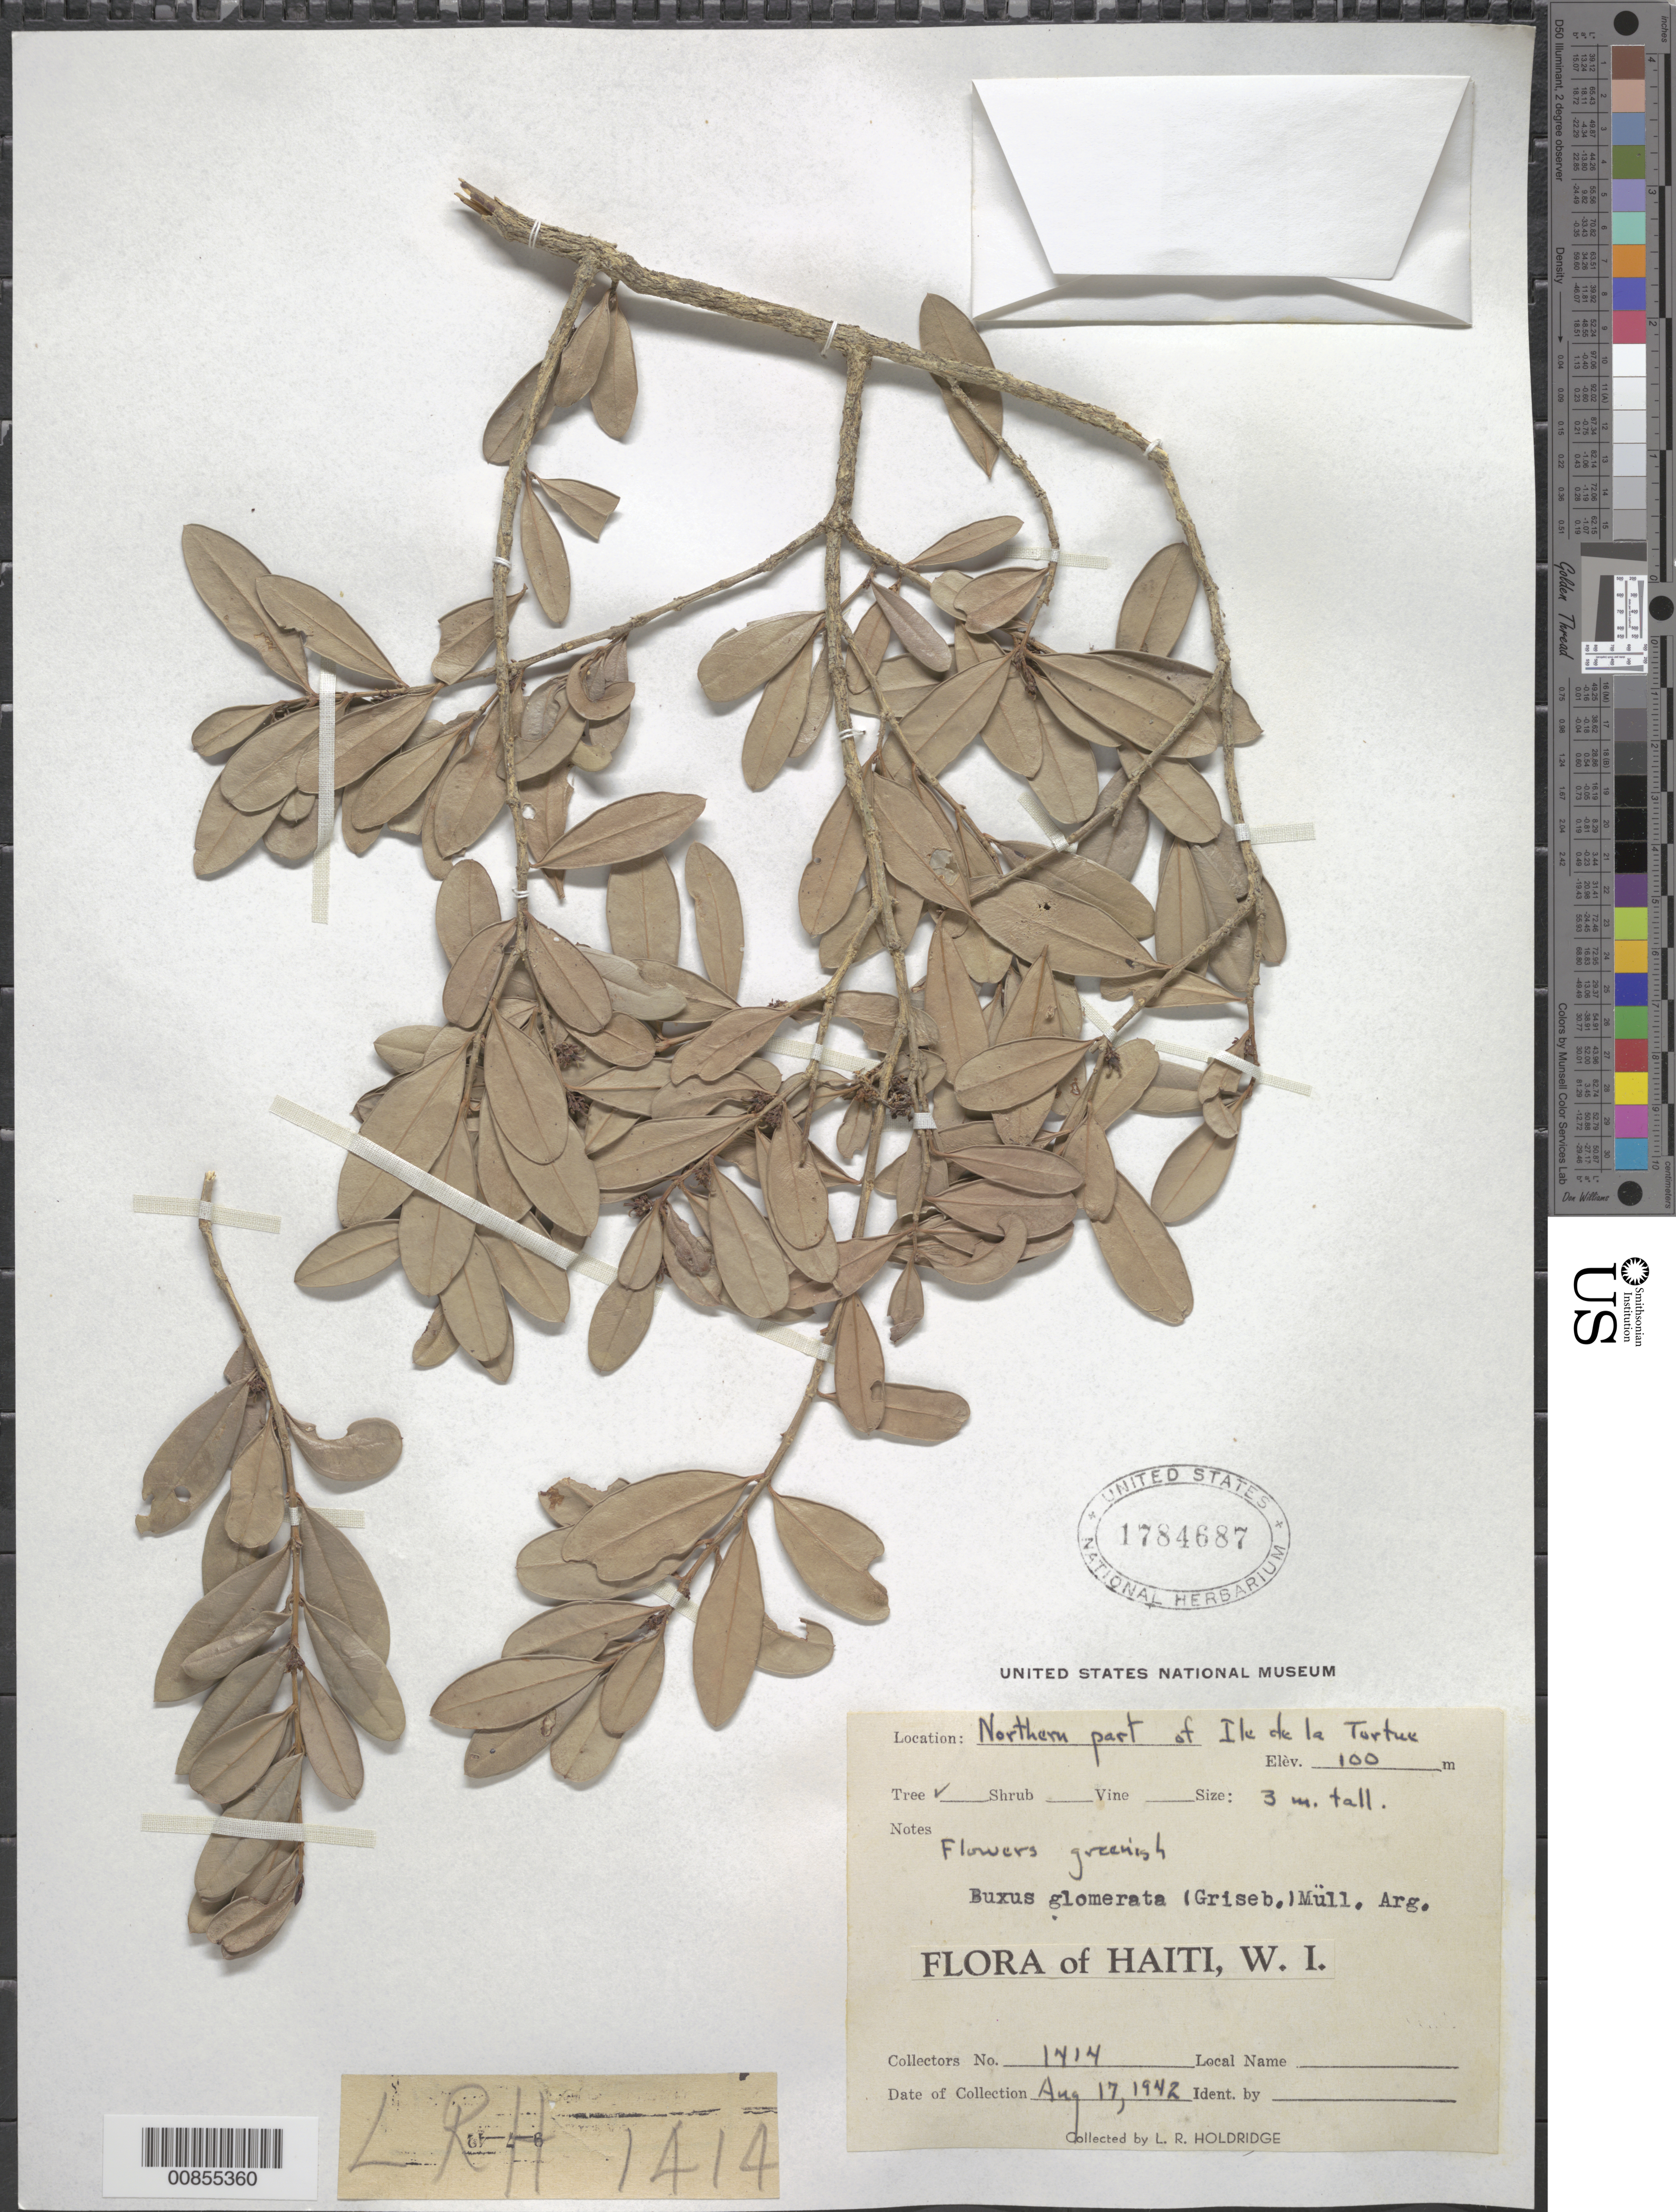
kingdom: Plantae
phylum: Tracheophyta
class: Magnoliopsida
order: Buxales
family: Buxaceae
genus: Buxus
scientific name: Buxus glomerata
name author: (Griseb.) Müll. Arg.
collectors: L. Holdridge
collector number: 1414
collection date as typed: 17 Aug 1942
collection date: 1942-08-17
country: Haiti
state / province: Nord-Ouest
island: Île de la Tortue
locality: Northern part of the Island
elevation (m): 100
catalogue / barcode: US 1784687